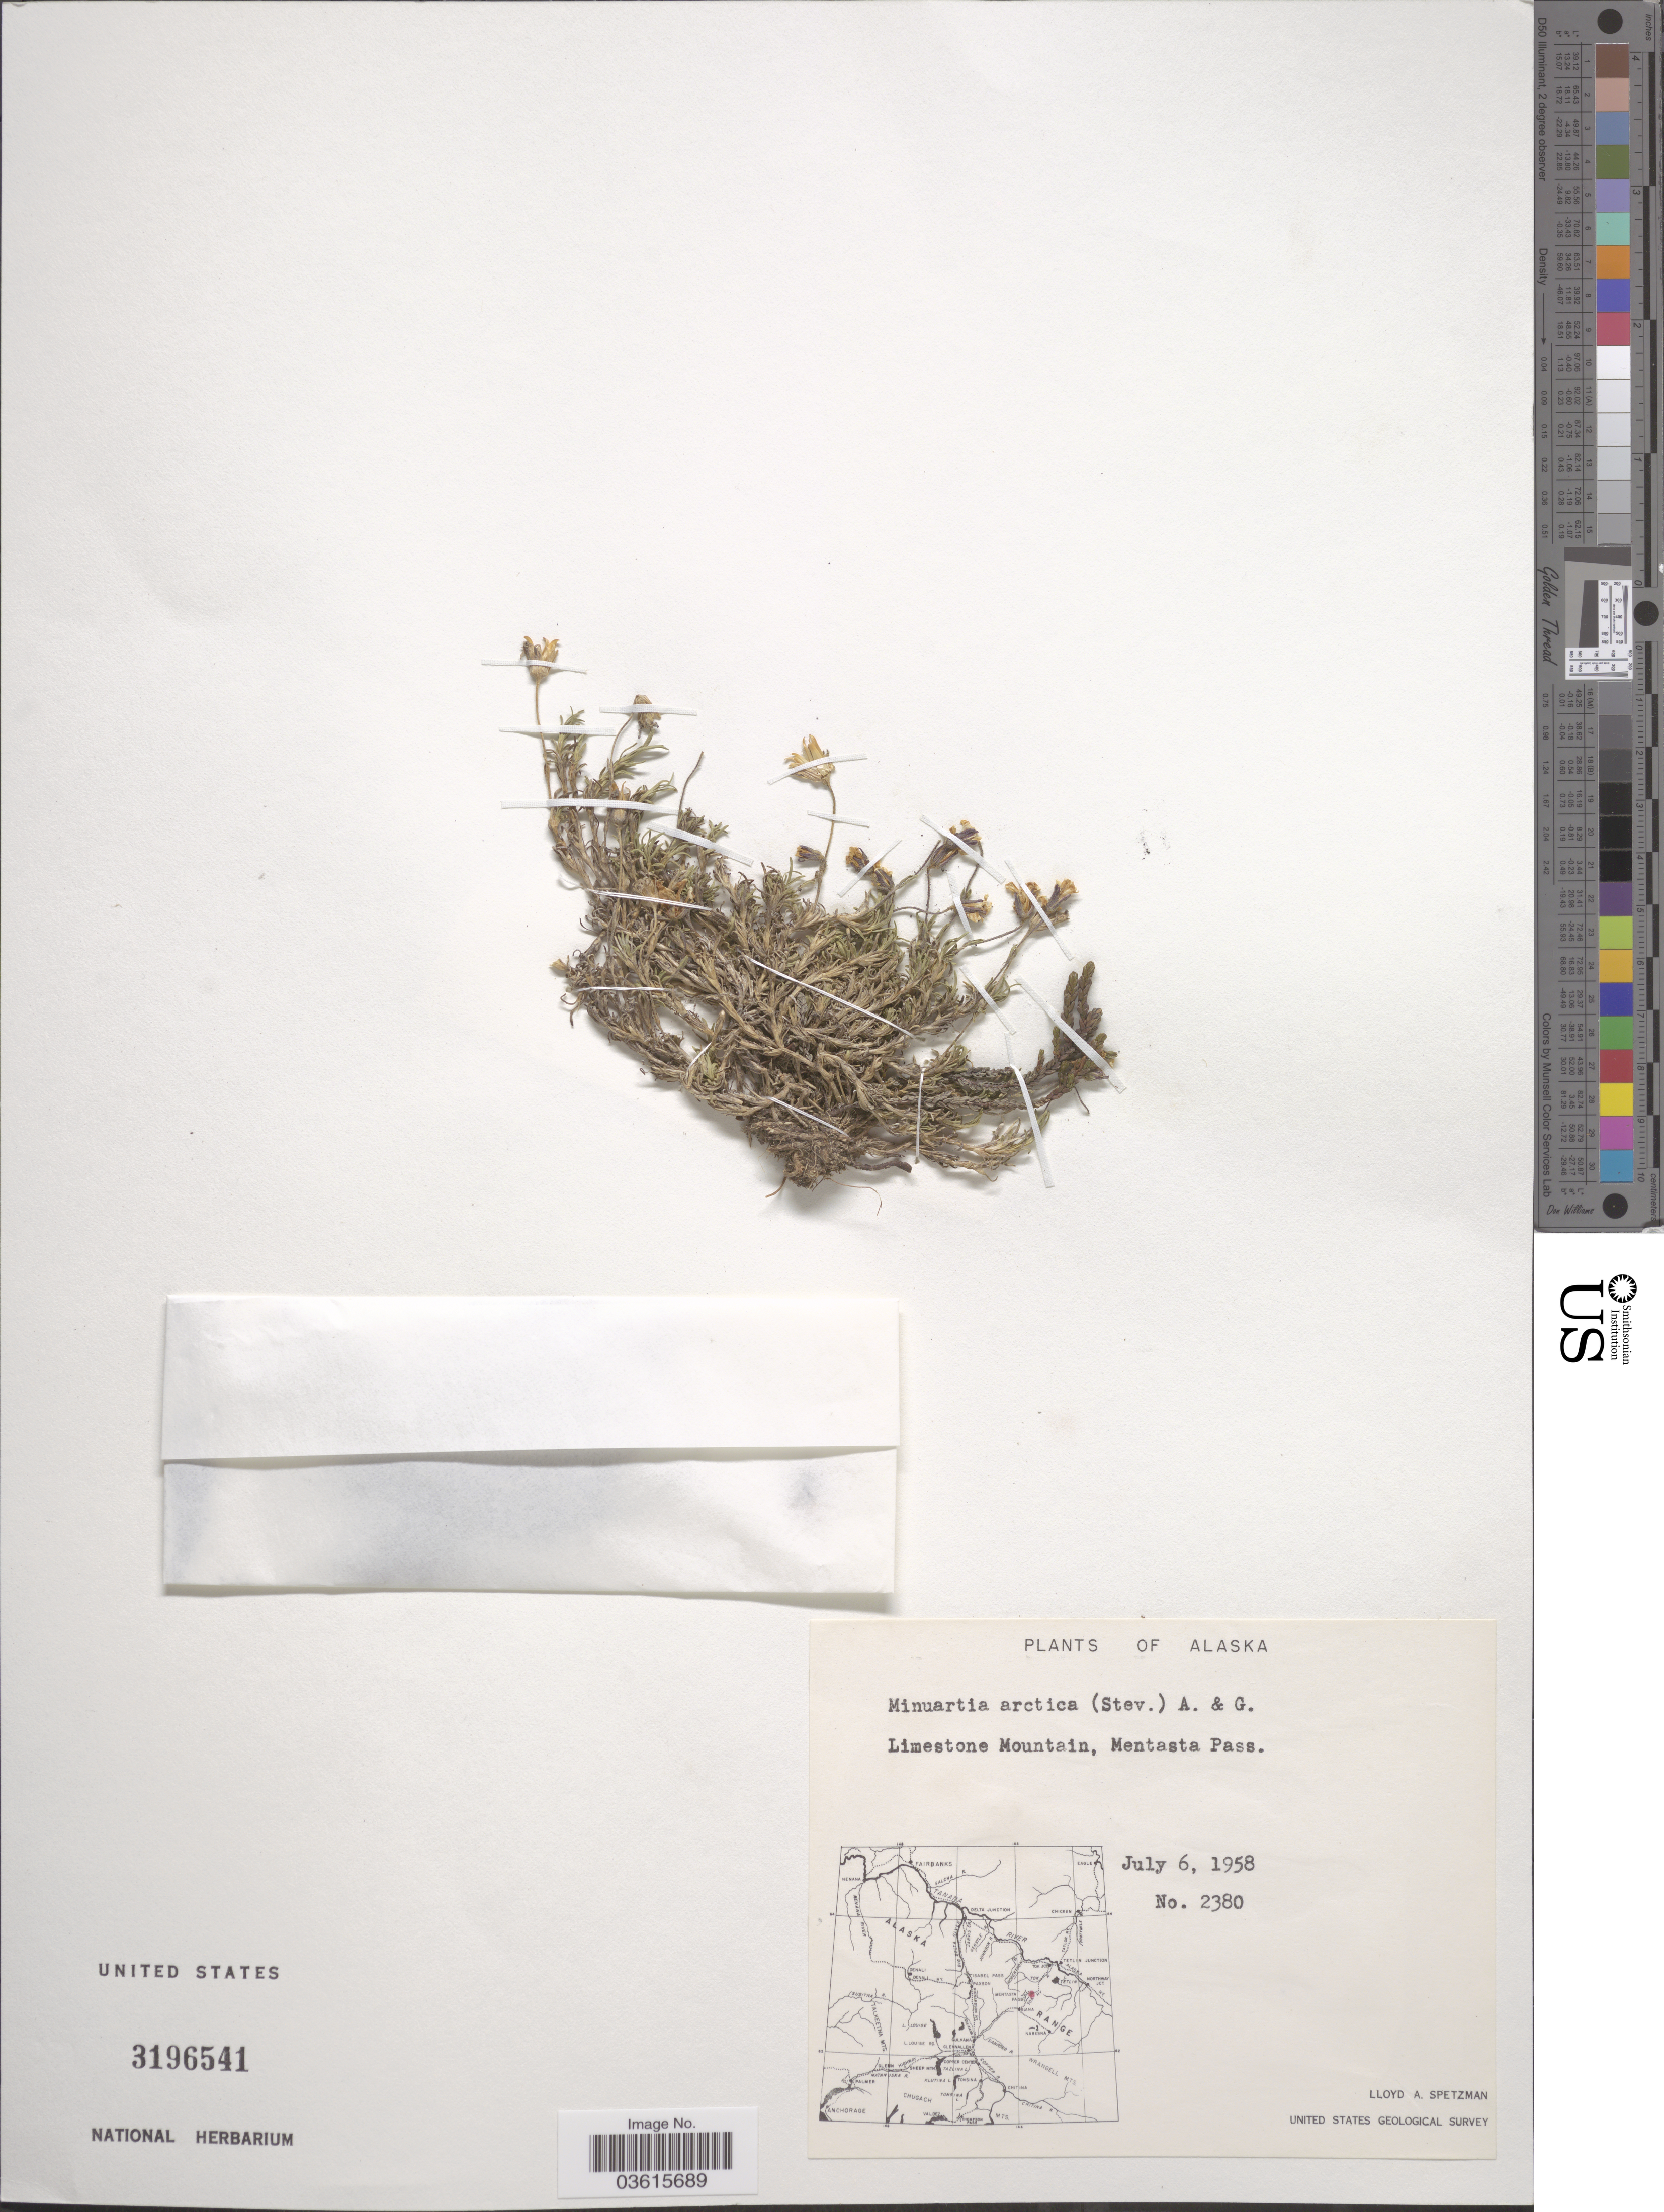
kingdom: Plantae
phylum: Tracheophyta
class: Magnoliopsida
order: Caryophyllales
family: Caryophyllaceae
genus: Cherleria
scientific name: Cherleria arctica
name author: (Steven ex Ser.) A.J. Moore & Dillenb.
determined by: Strong, Mark T., (BOT), Smithsonian Institution - National Museum of Natural History (UNITED STATES)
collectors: L. Spetzman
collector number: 2380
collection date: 1958-07-06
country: United States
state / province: Alaska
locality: Limestone Mountain, Mentasta Pass.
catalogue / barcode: US 3196541